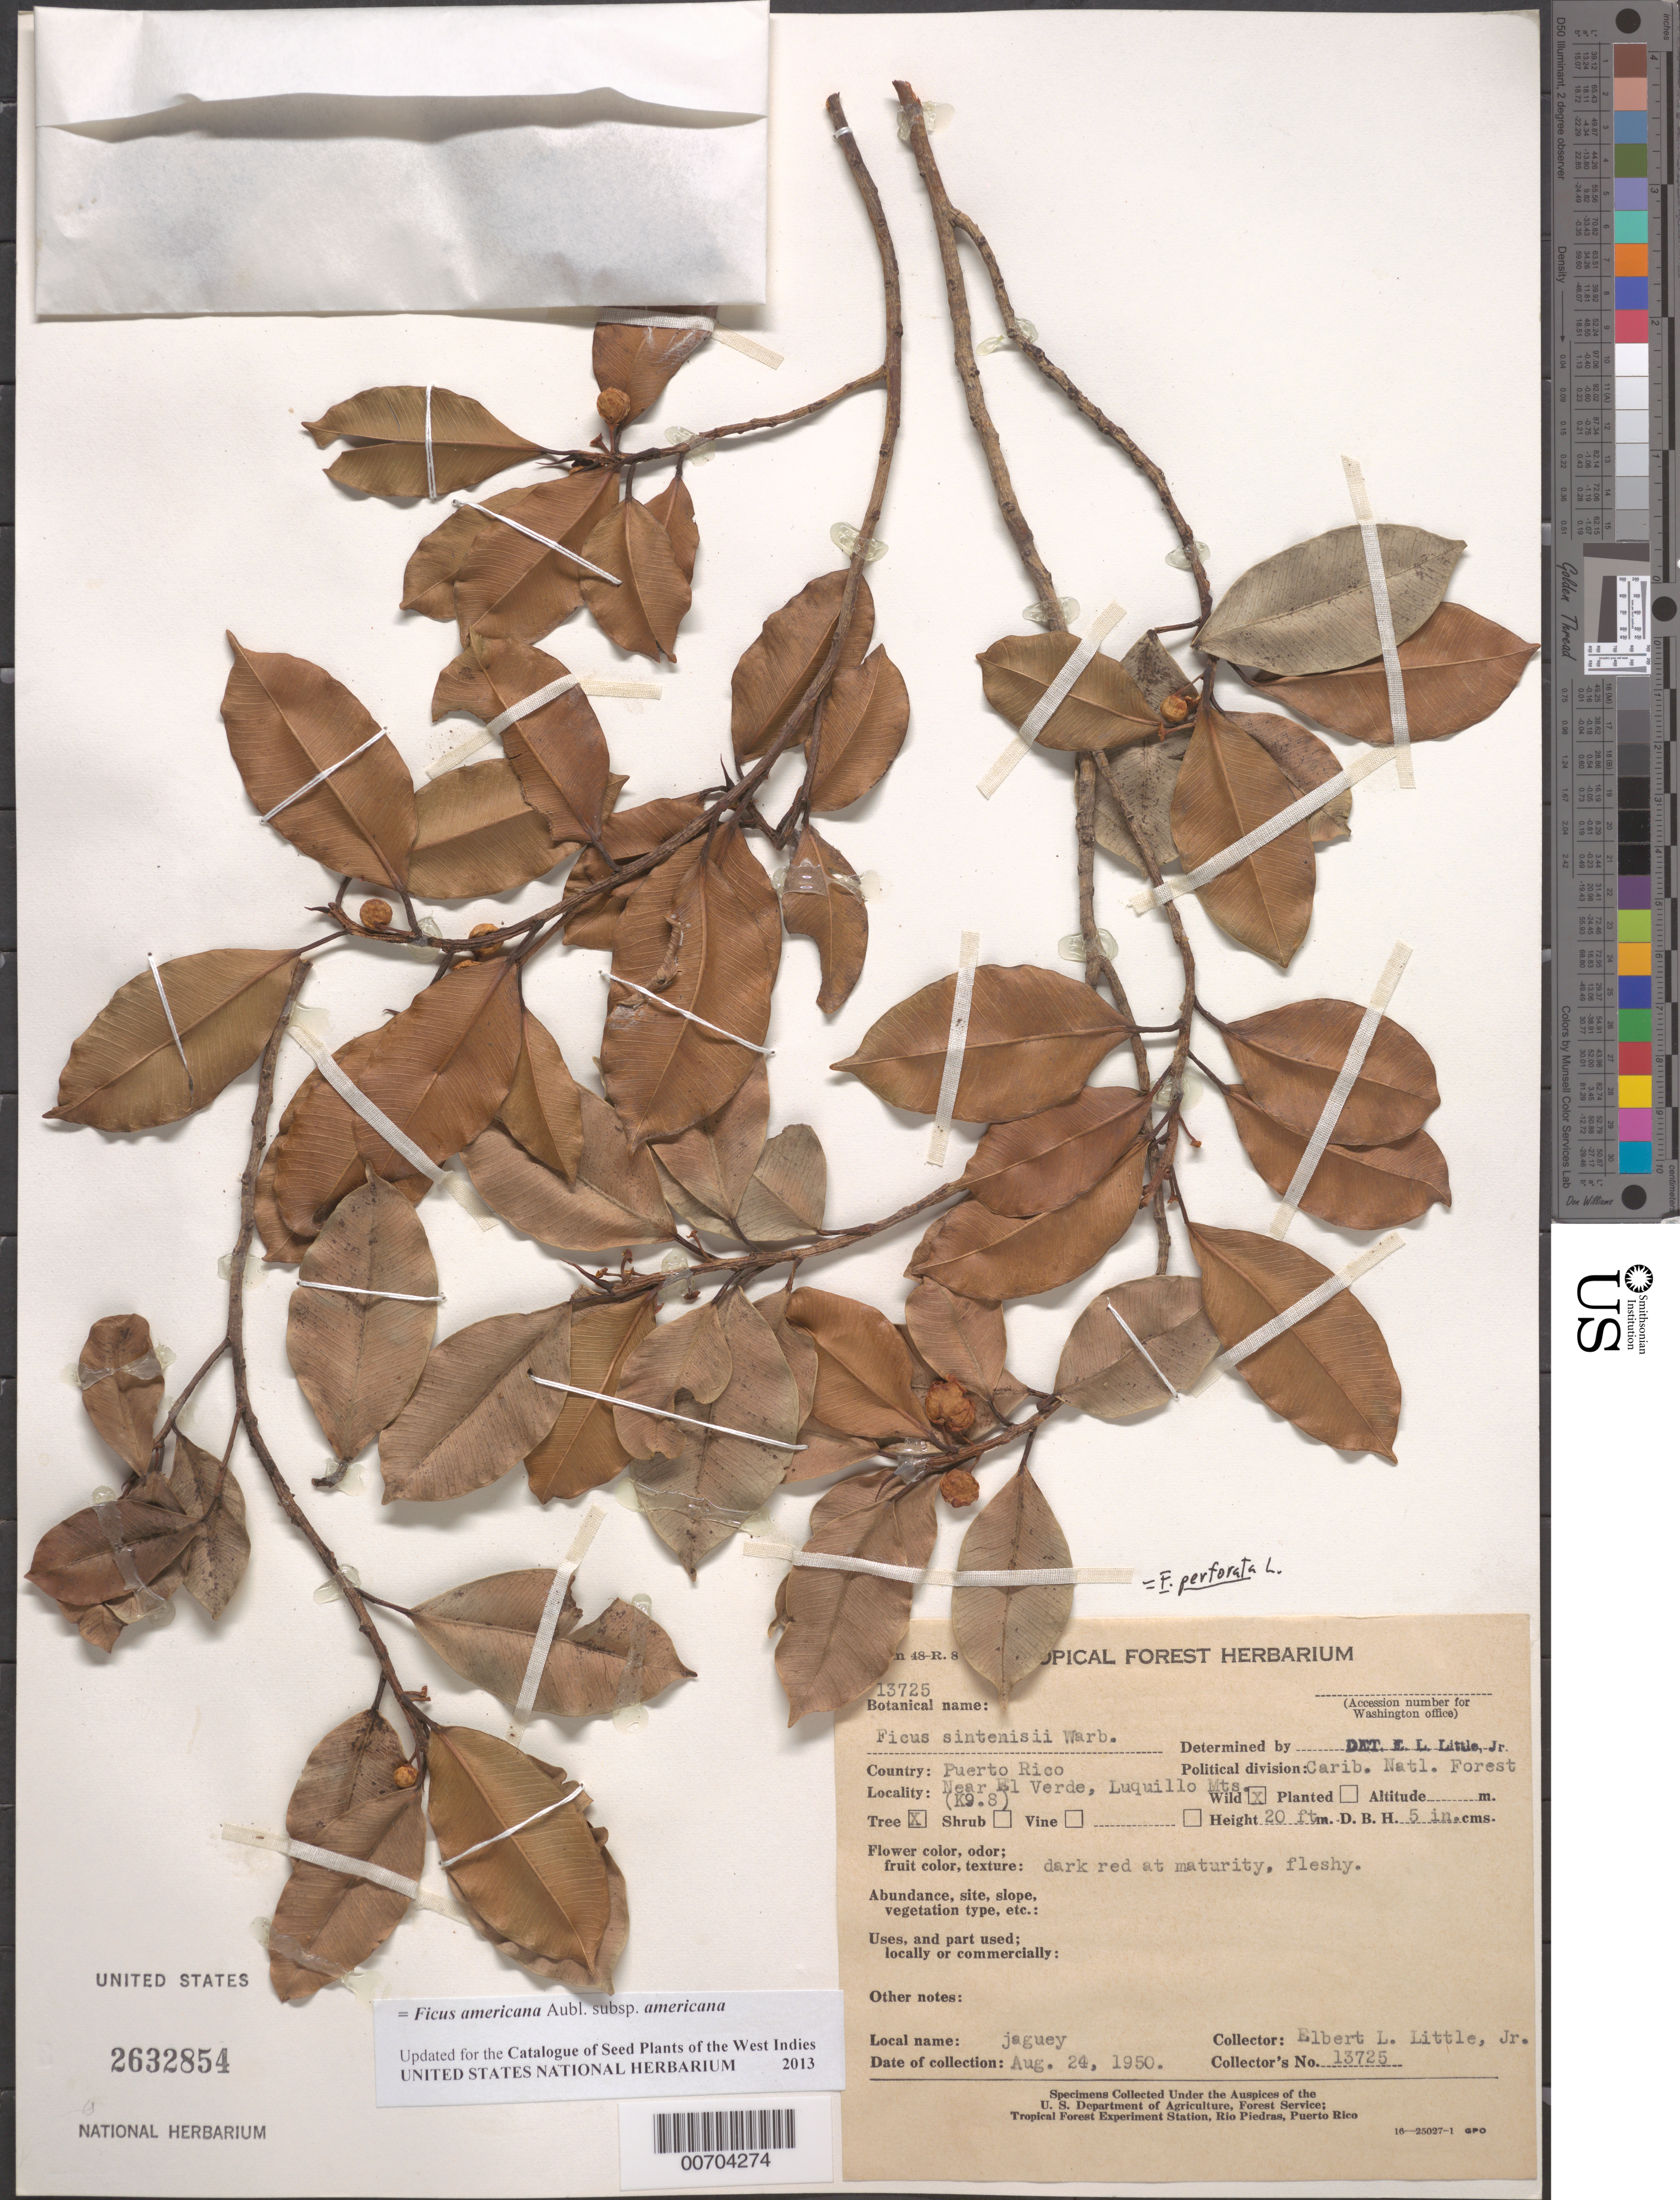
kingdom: Plantae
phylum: Tracheophyta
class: Magnoliopsida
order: Rosales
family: Moraceae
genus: Ficus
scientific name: Ficus perforata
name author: L.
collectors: E. L. Little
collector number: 13725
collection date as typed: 24 Aug 1950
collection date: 1950-08-24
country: Puerto Rico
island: Greater Antilles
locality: Carib. Natl. Forest, El Verde Exp. Station, vic of; Luquillo Mts.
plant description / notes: Common name: jaguey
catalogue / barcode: US 2632854